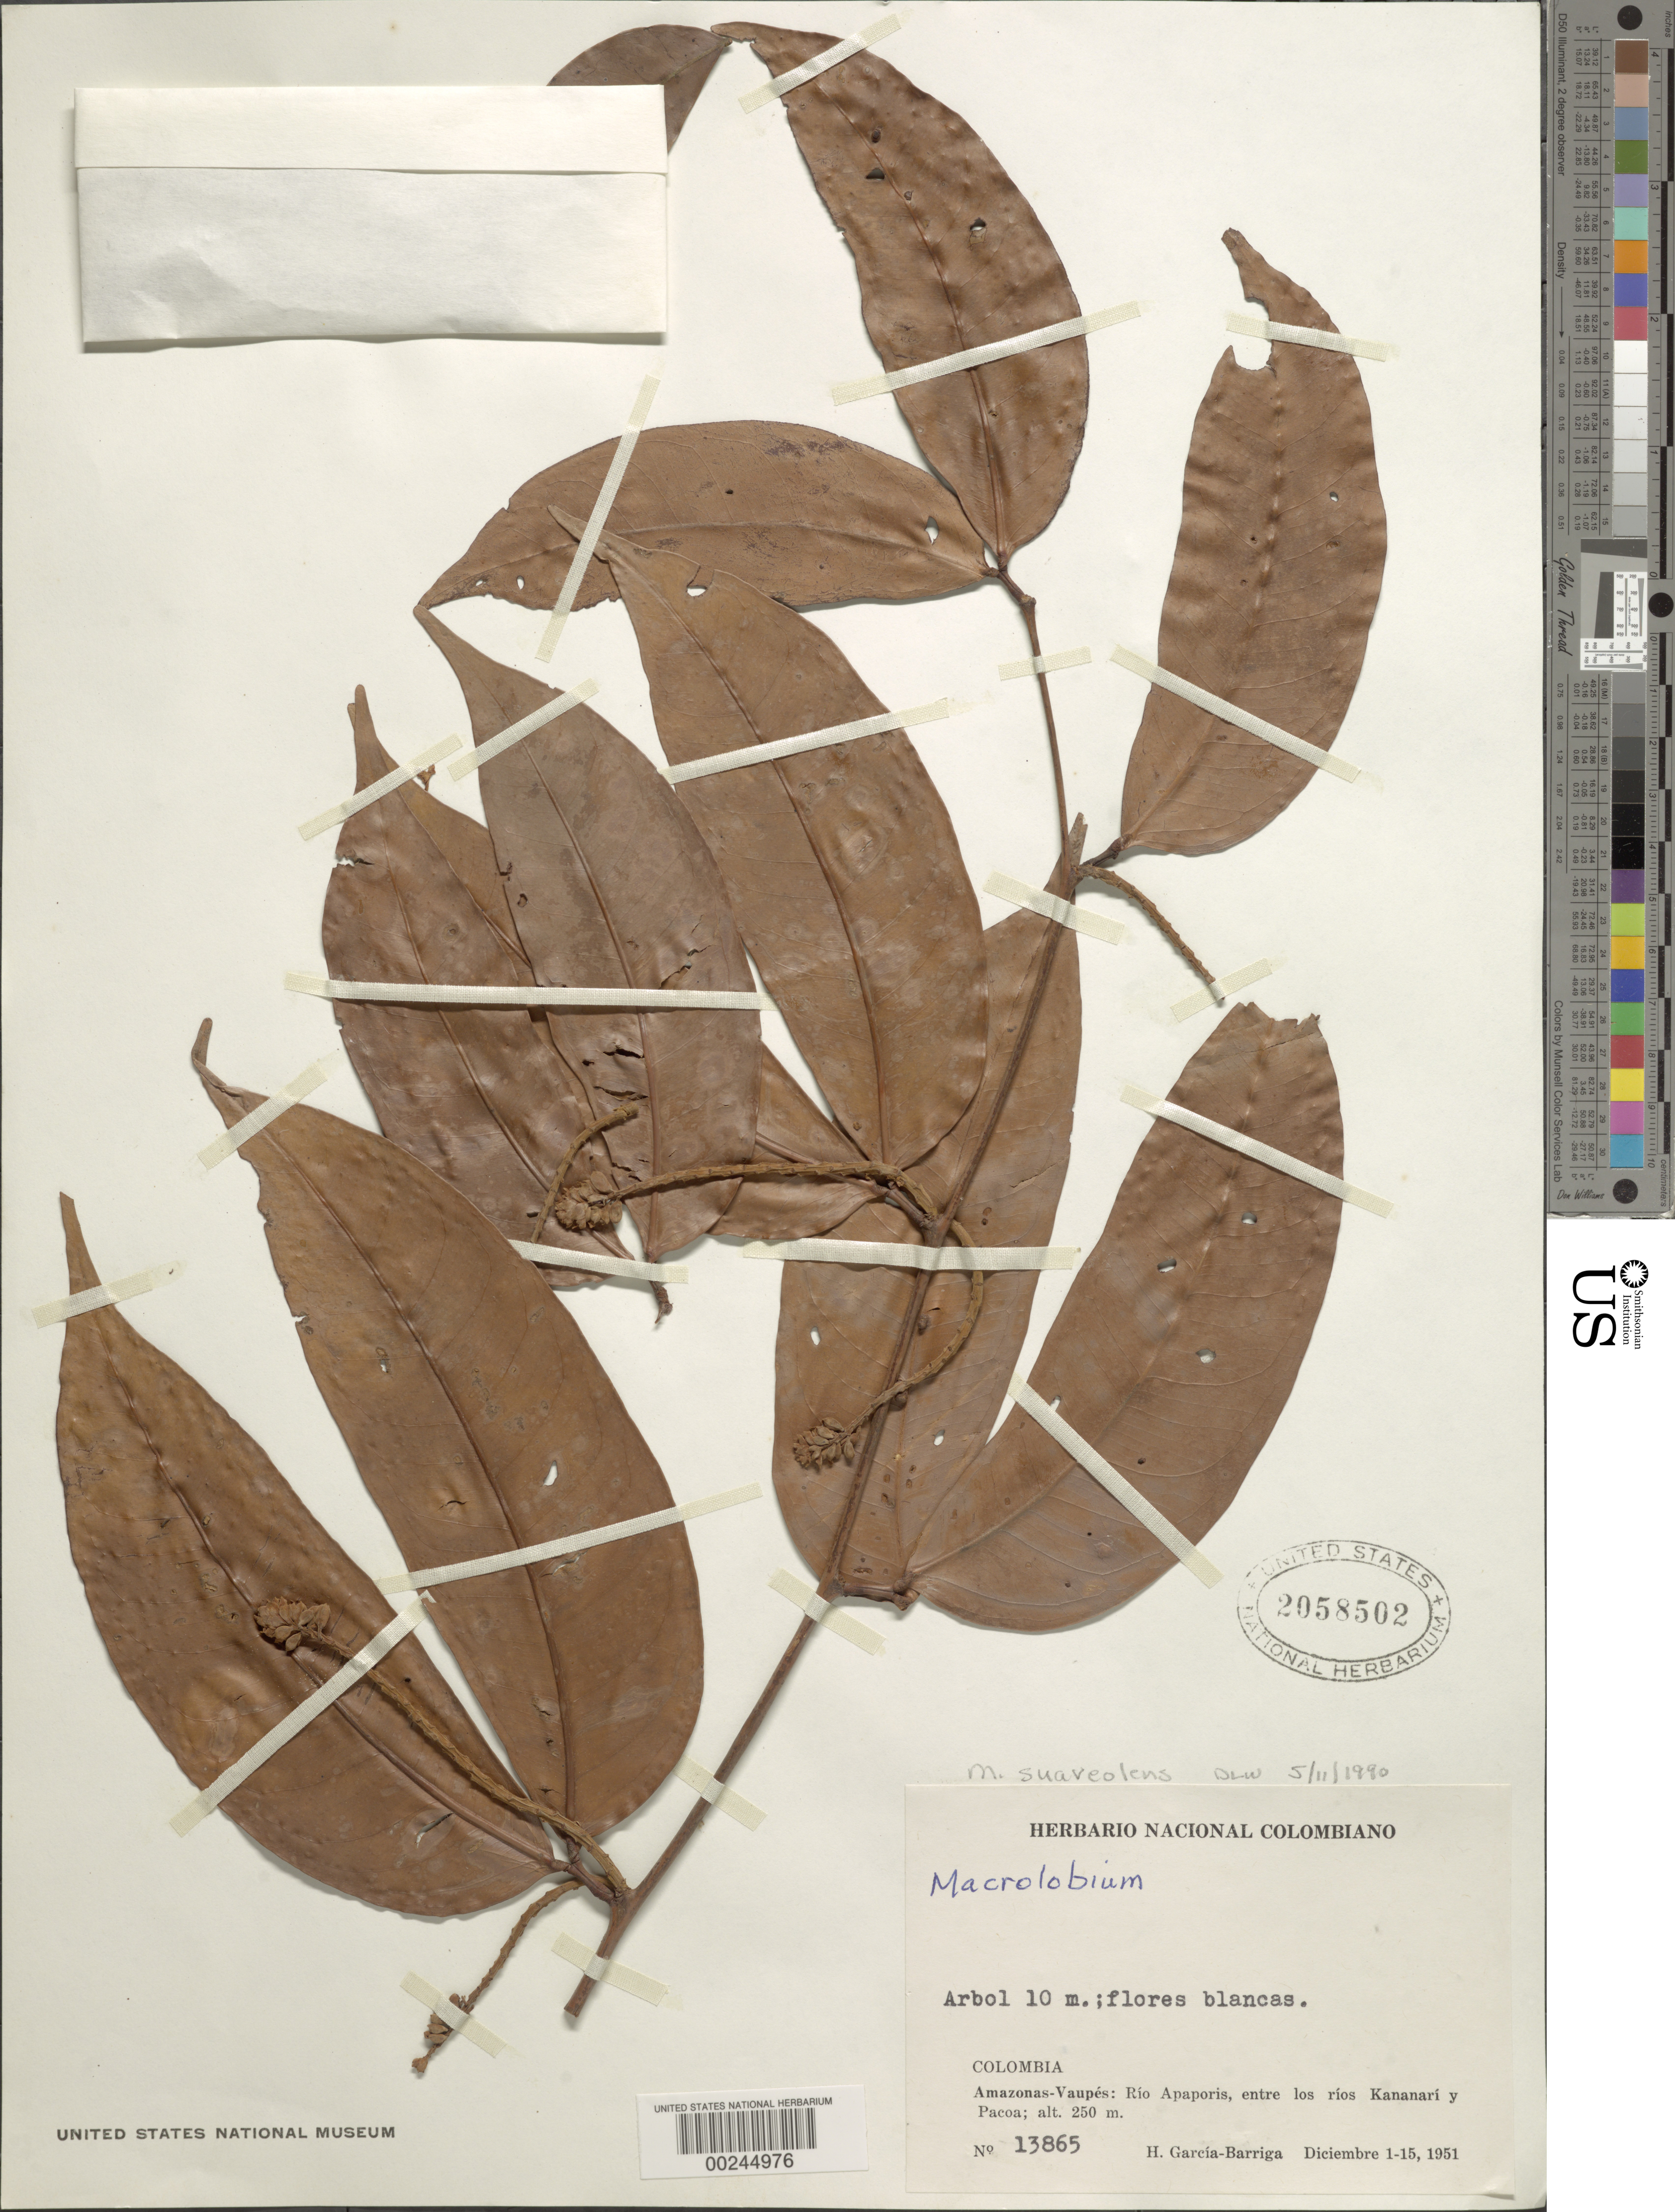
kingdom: Plantae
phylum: Tracheophyta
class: Magnoliopsida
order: Fabales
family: Fabaceae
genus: Macrolobium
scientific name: Macrolobium angustifolium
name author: (Benth.) R.S. Cowan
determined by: Trujillo, A. M.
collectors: H. García Barriga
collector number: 13865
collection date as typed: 01 Dec 1951 to 15 Dec 1951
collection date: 1951-12-01/1951-12-15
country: Colombia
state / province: Amazônas / Vaupés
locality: Rio Apaporis, between Rio Kananari and Rio Pacoa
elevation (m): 250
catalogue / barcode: US 2058502